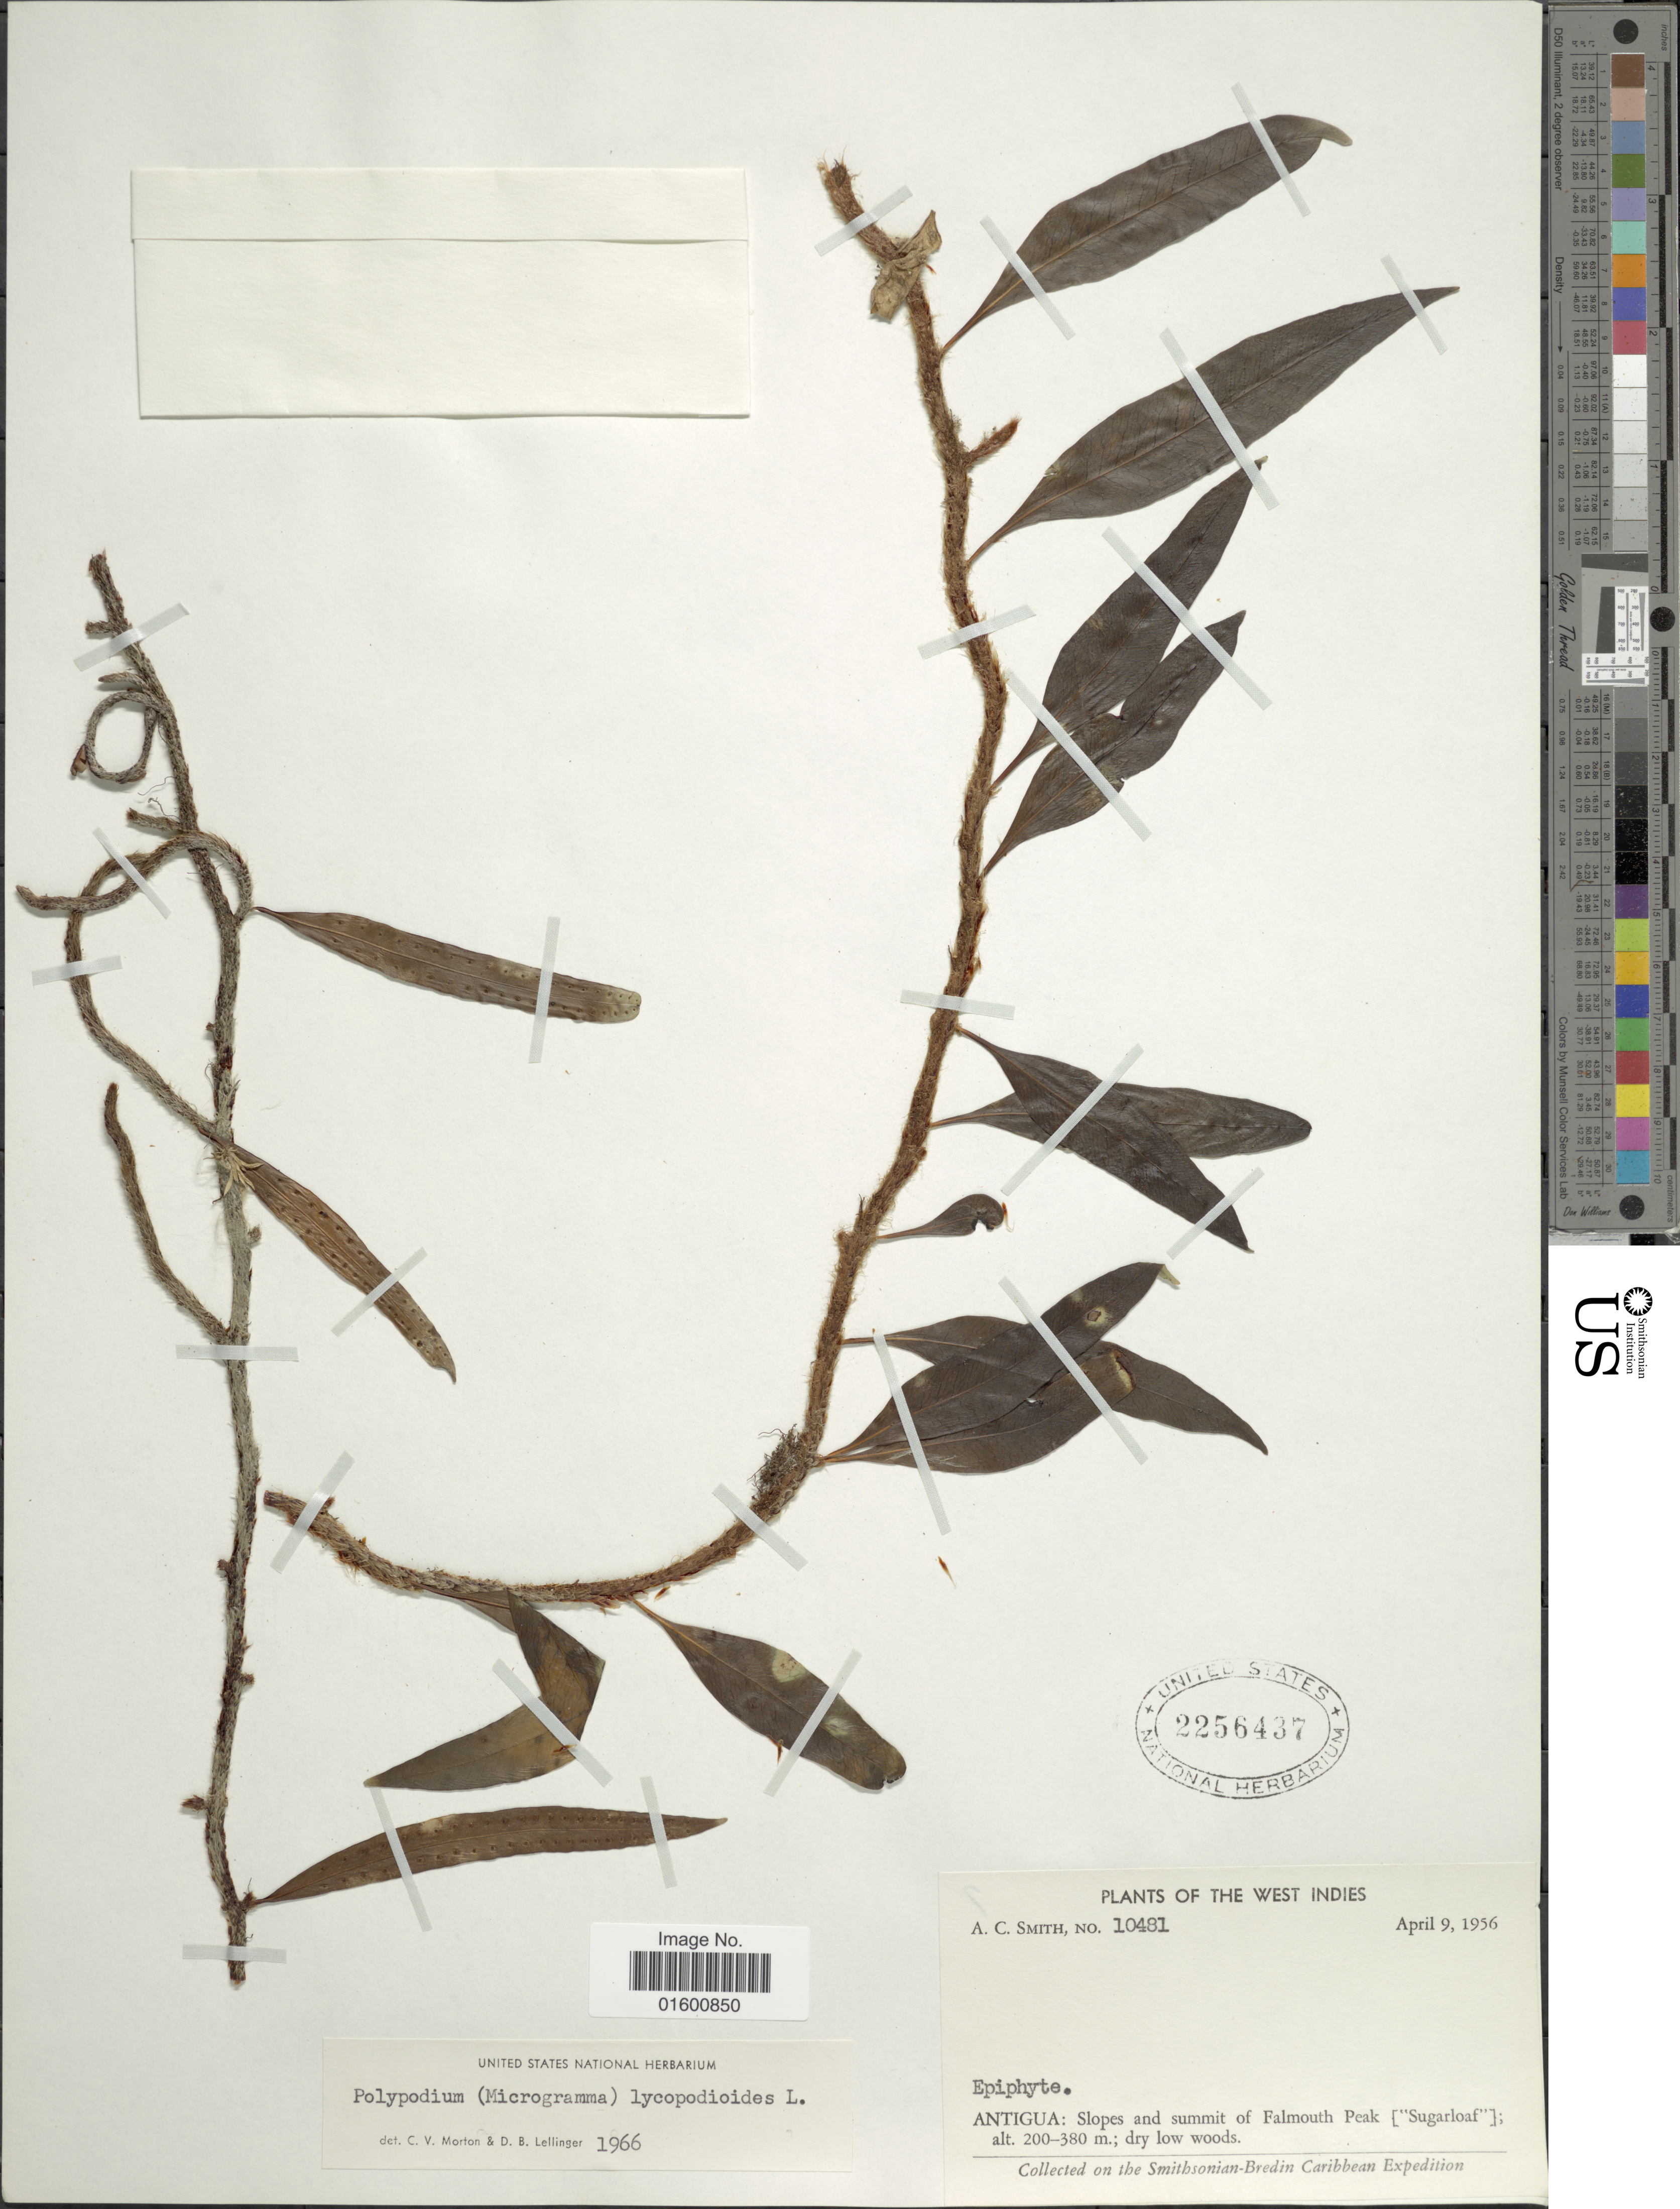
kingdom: Plantae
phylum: Tracheophyta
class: Polypodiopsida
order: Polypodiales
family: Polypodiaceae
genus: Microgramma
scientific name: Microgramma lycopodioides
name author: (L.) Copel.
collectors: A. C. Smith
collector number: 10481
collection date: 1956-04-09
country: Antigua and Barbuda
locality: West Indies, Antigua: slopes and summit of Falmouth Peak (Sugarloaf)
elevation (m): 200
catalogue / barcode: US 2256437